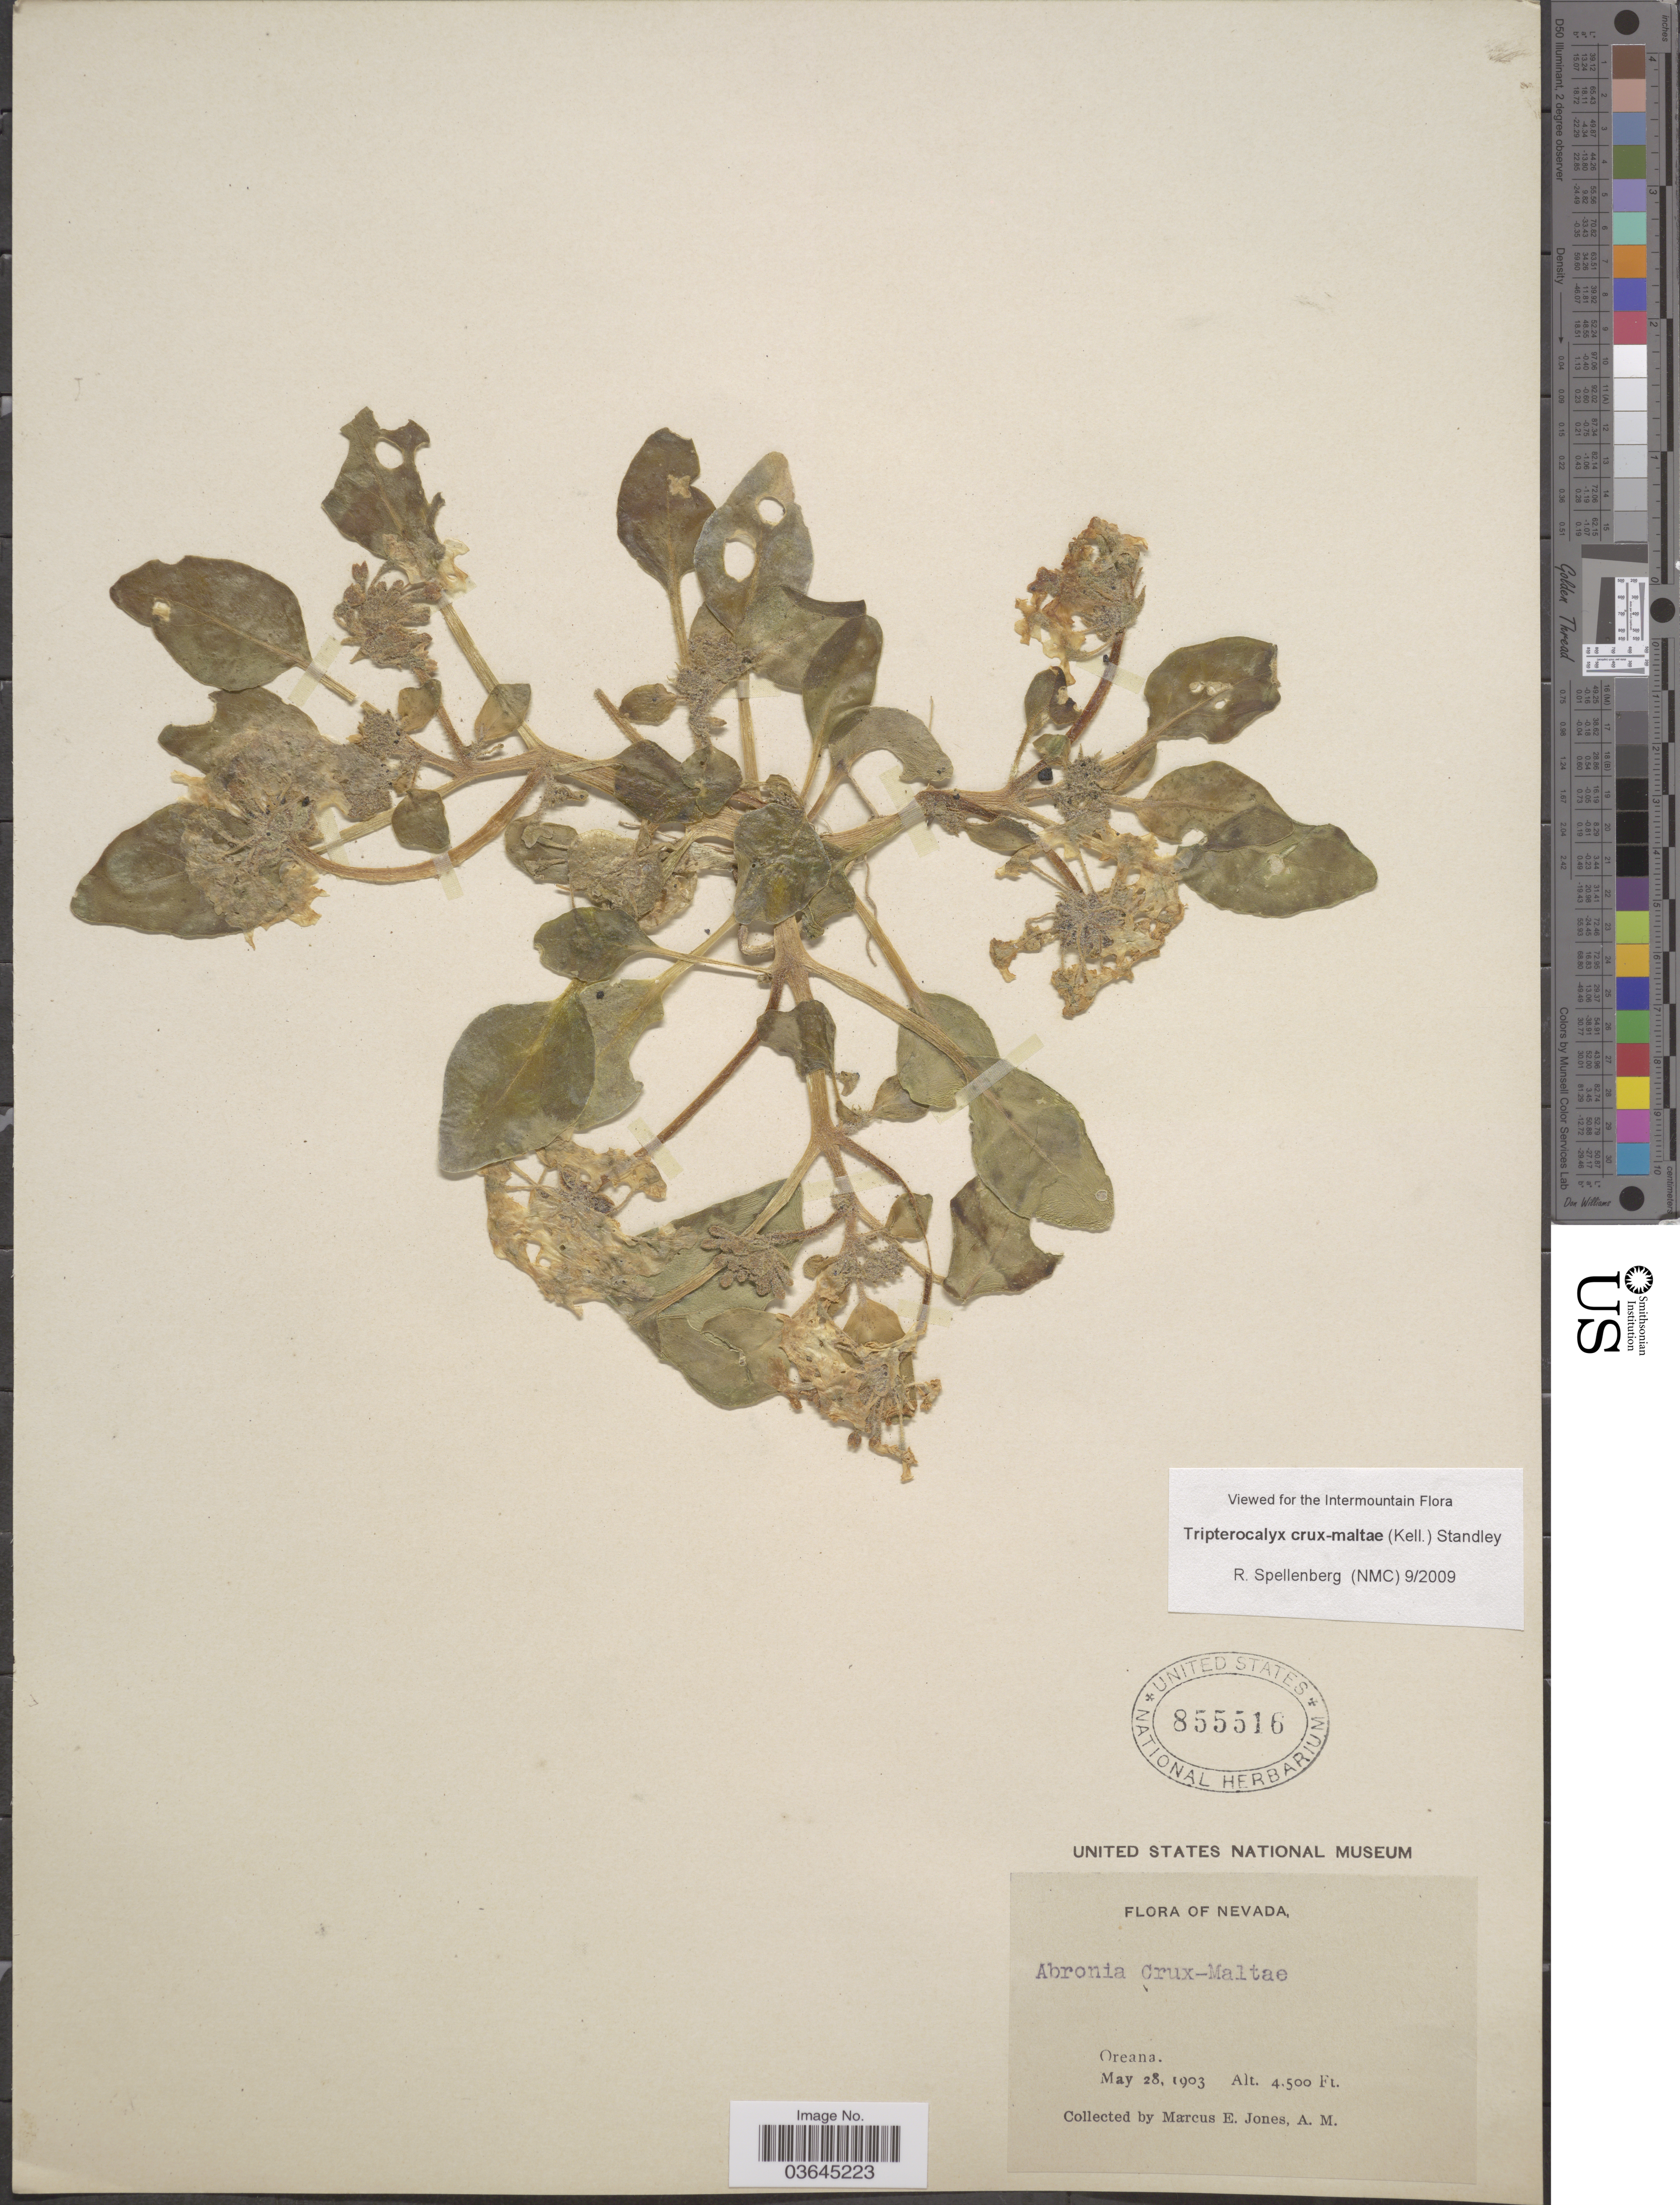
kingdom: Plantae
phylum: Tracheophyta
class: Magnoliopsida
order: Caryophyllales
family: Nyctaginaceae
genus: Tripterocalyx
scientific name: Tripterocalyx crux-maltae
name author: Standl.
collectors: M. E. Jones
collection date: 1903-05-28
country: United States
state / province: Nevada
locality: Oreana.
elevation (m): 1372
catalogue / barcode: US 855516